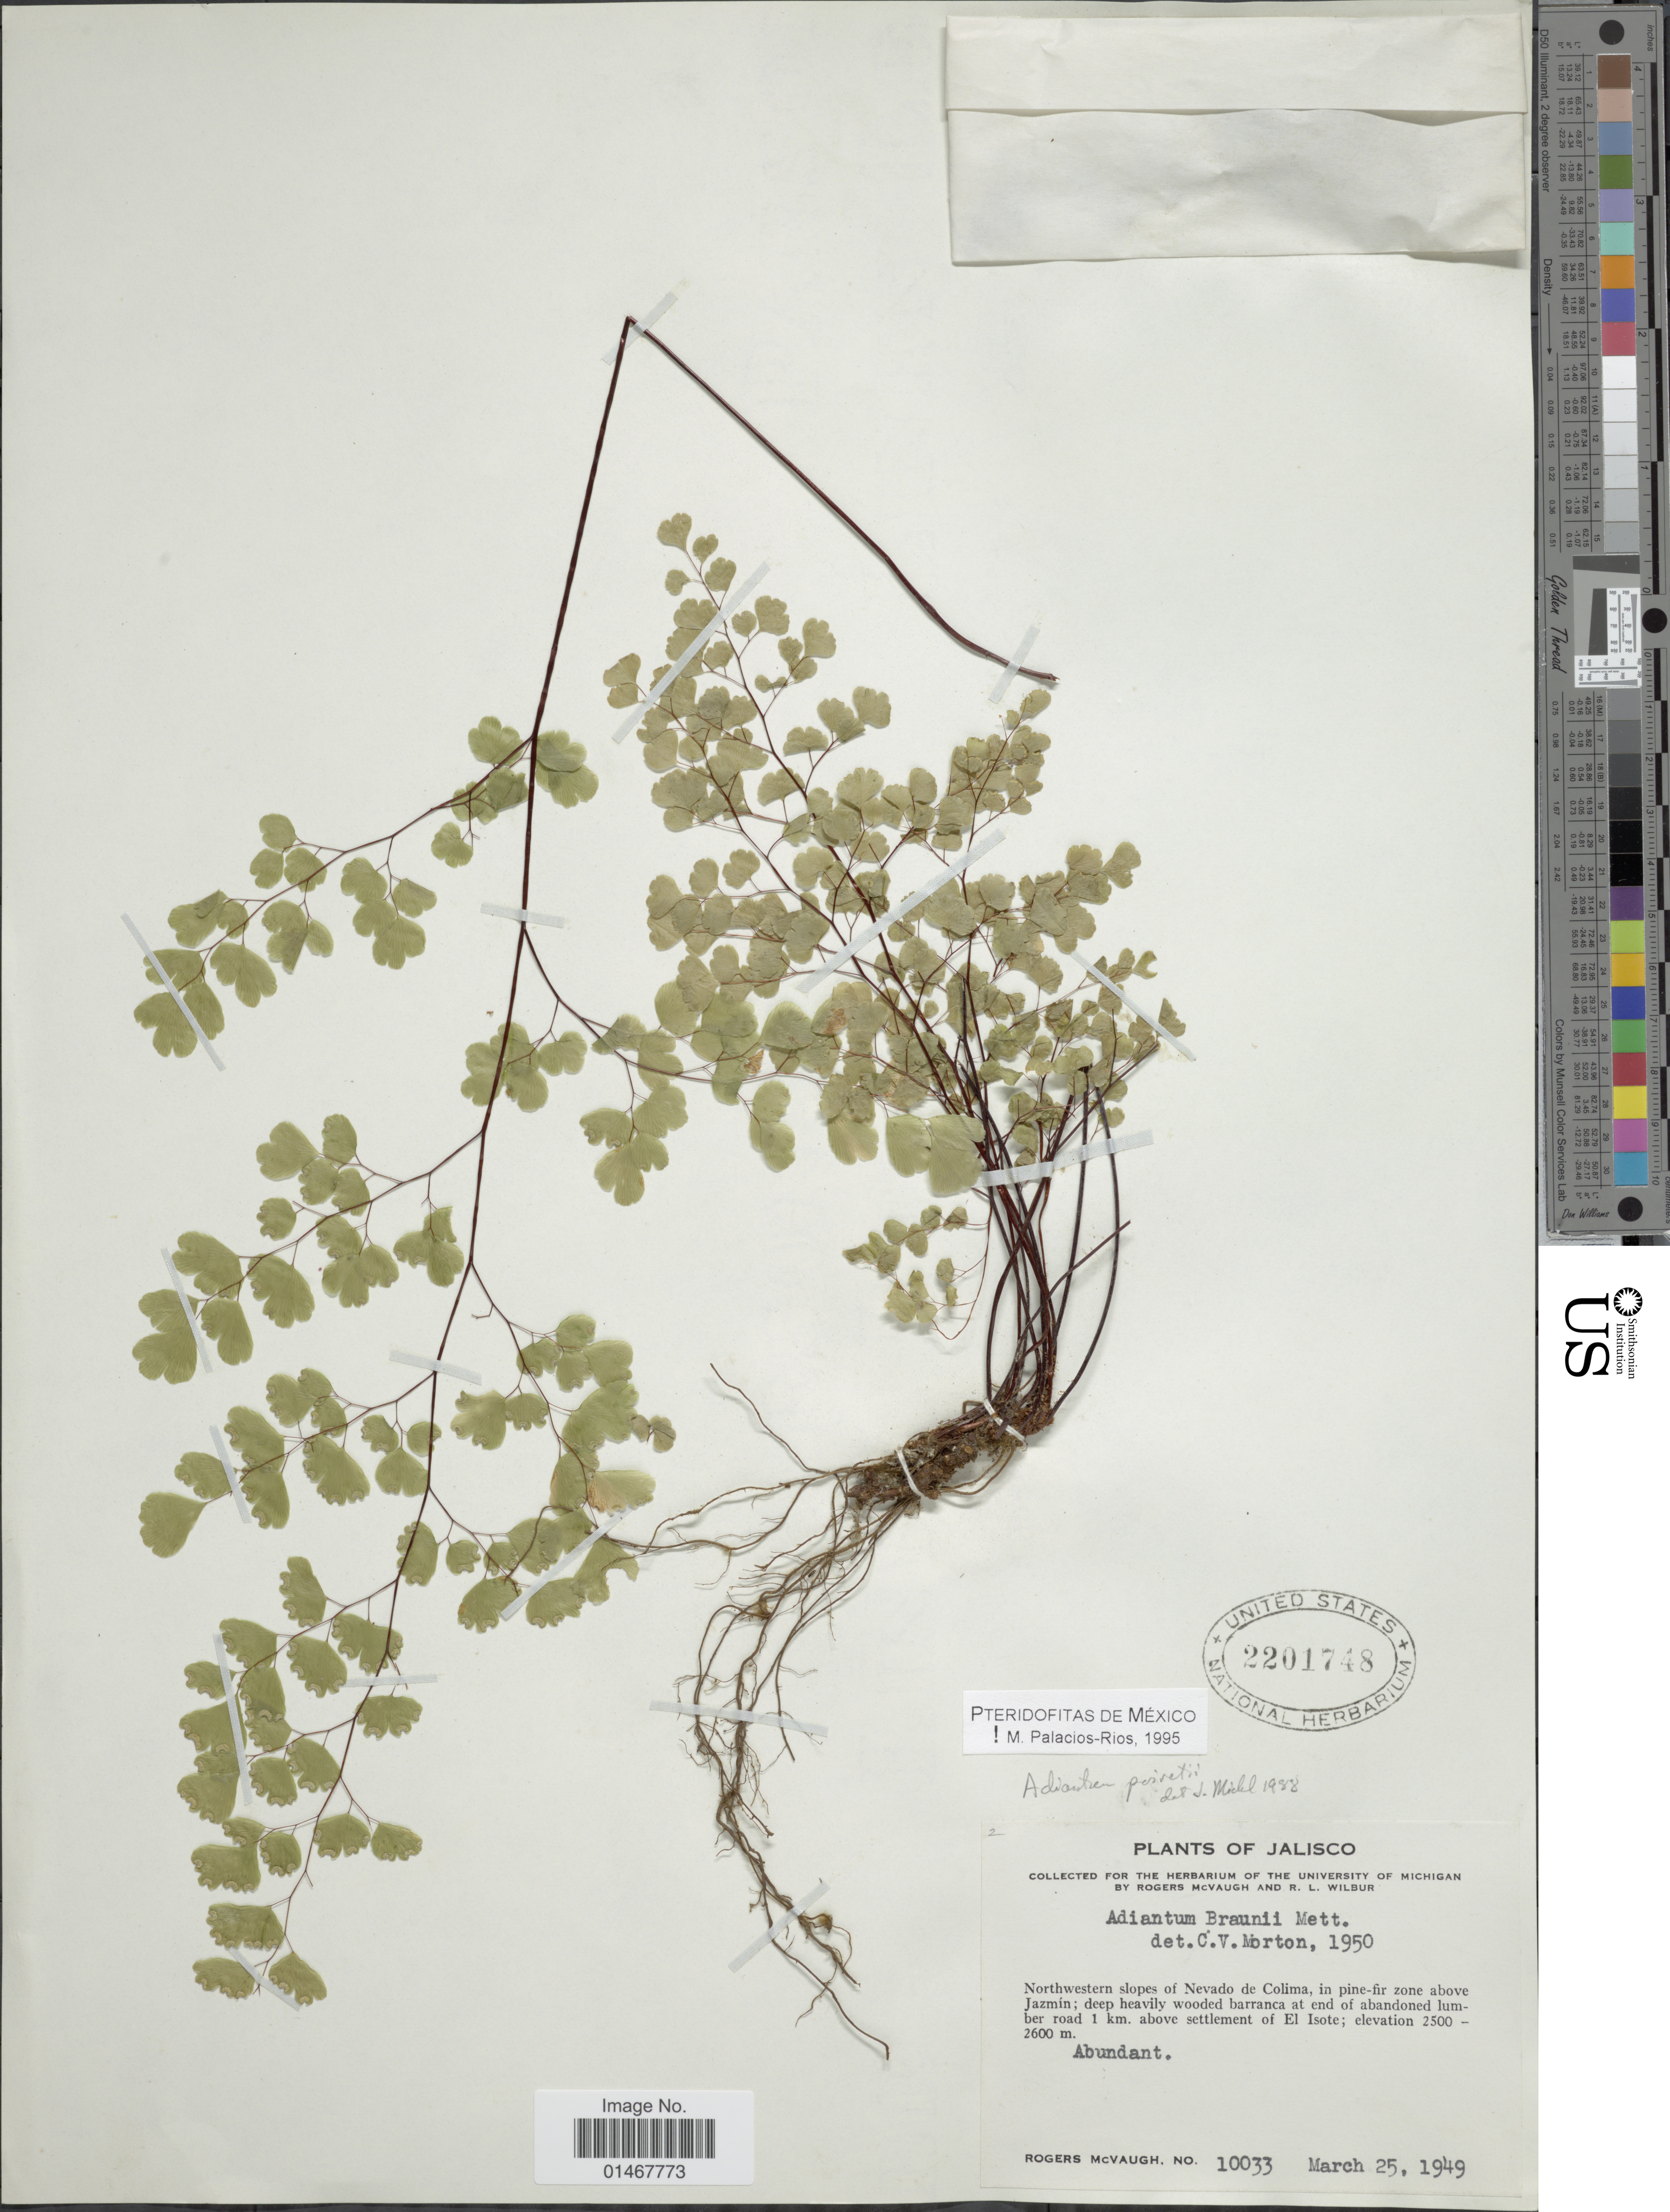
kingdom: Plantae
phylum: Tracheophyta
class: Polypodiopsida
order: Polypodiales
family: Pteridaceae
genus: Adiantum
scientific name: Adiantum poiretii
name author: Wikstr.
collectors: R. McVaugh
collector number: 10033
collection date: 1949-03-25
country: Mexico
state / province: Jalisco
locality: Northwestern slopes of nevado de Colima, in pine-fir zone above Jazmin; deep heavily wooded barranca at end of abandoned lumber road 1 km 1 above settlement of El Isote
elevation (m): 2500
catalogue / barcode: US 2201748